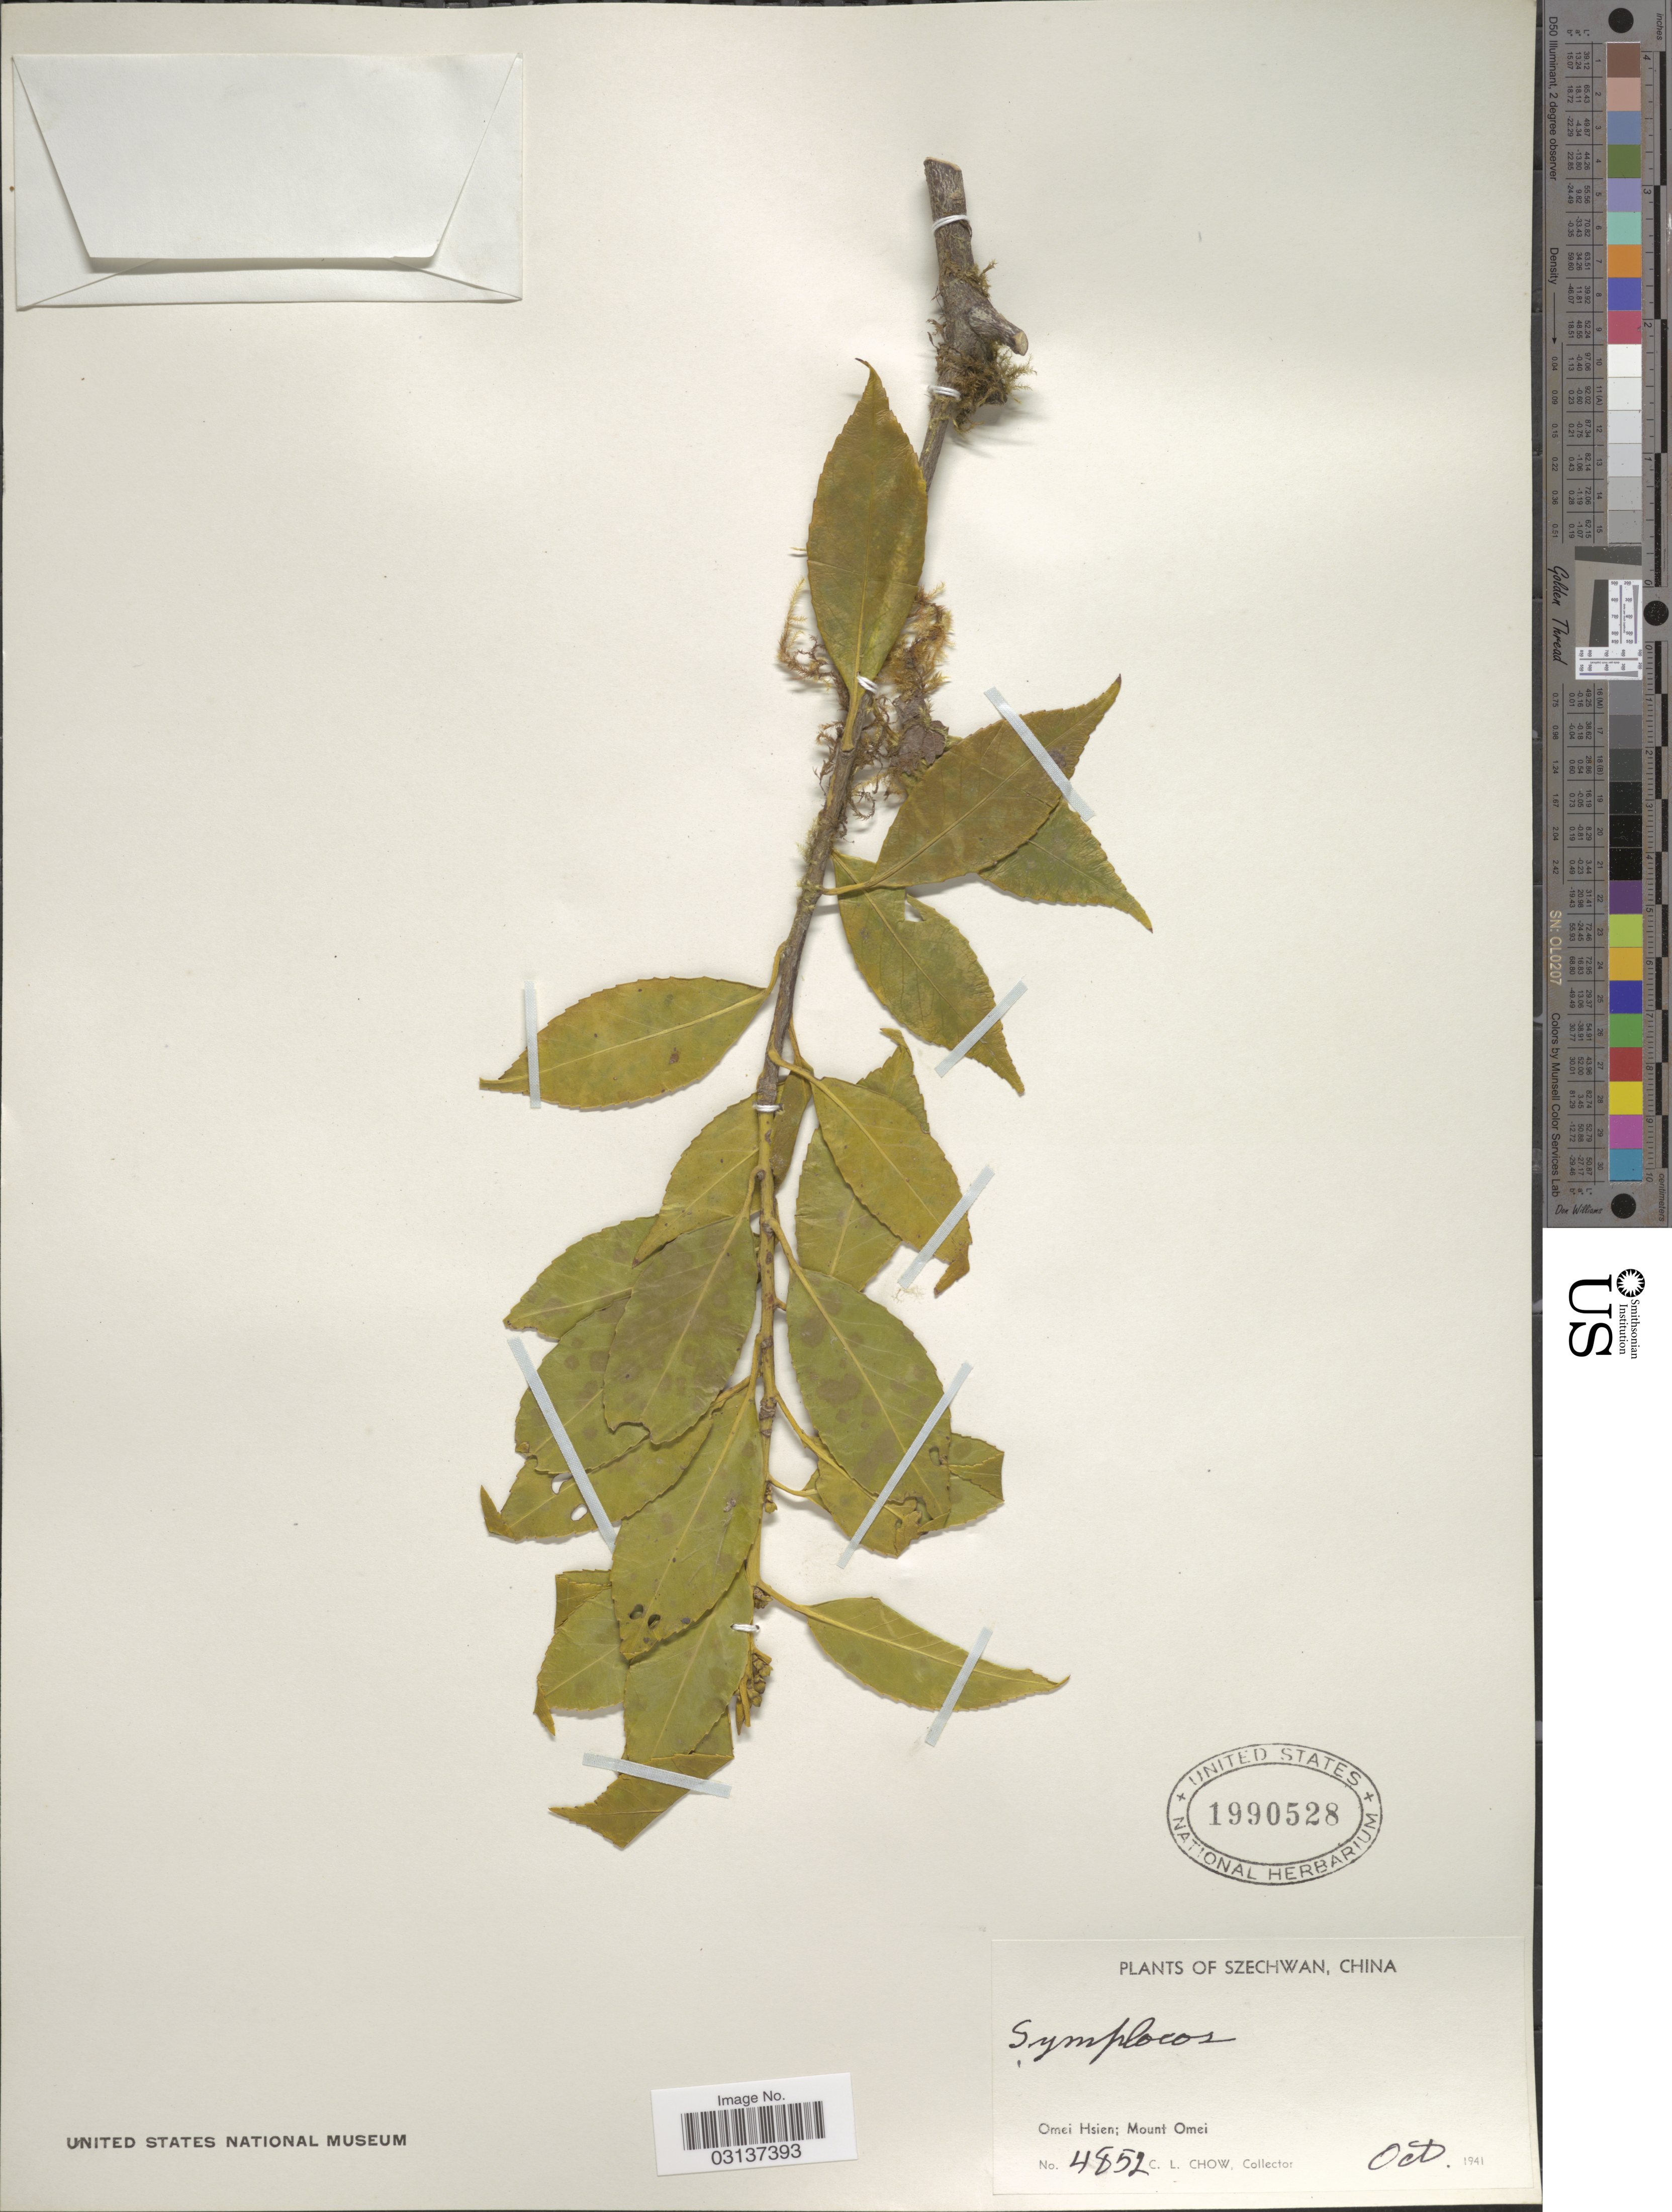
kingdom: Plantae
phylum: Tracheophyta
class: Magnoliopsida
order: Ericales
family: Symplocaceae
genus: Symplocos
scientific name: Symplocos sp.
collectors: C. Chow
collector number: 4852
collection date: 1941-10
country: China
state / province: Sichuan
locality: Szechwan, Omei Hsien; Mount Omei.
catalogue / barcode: US 1990528